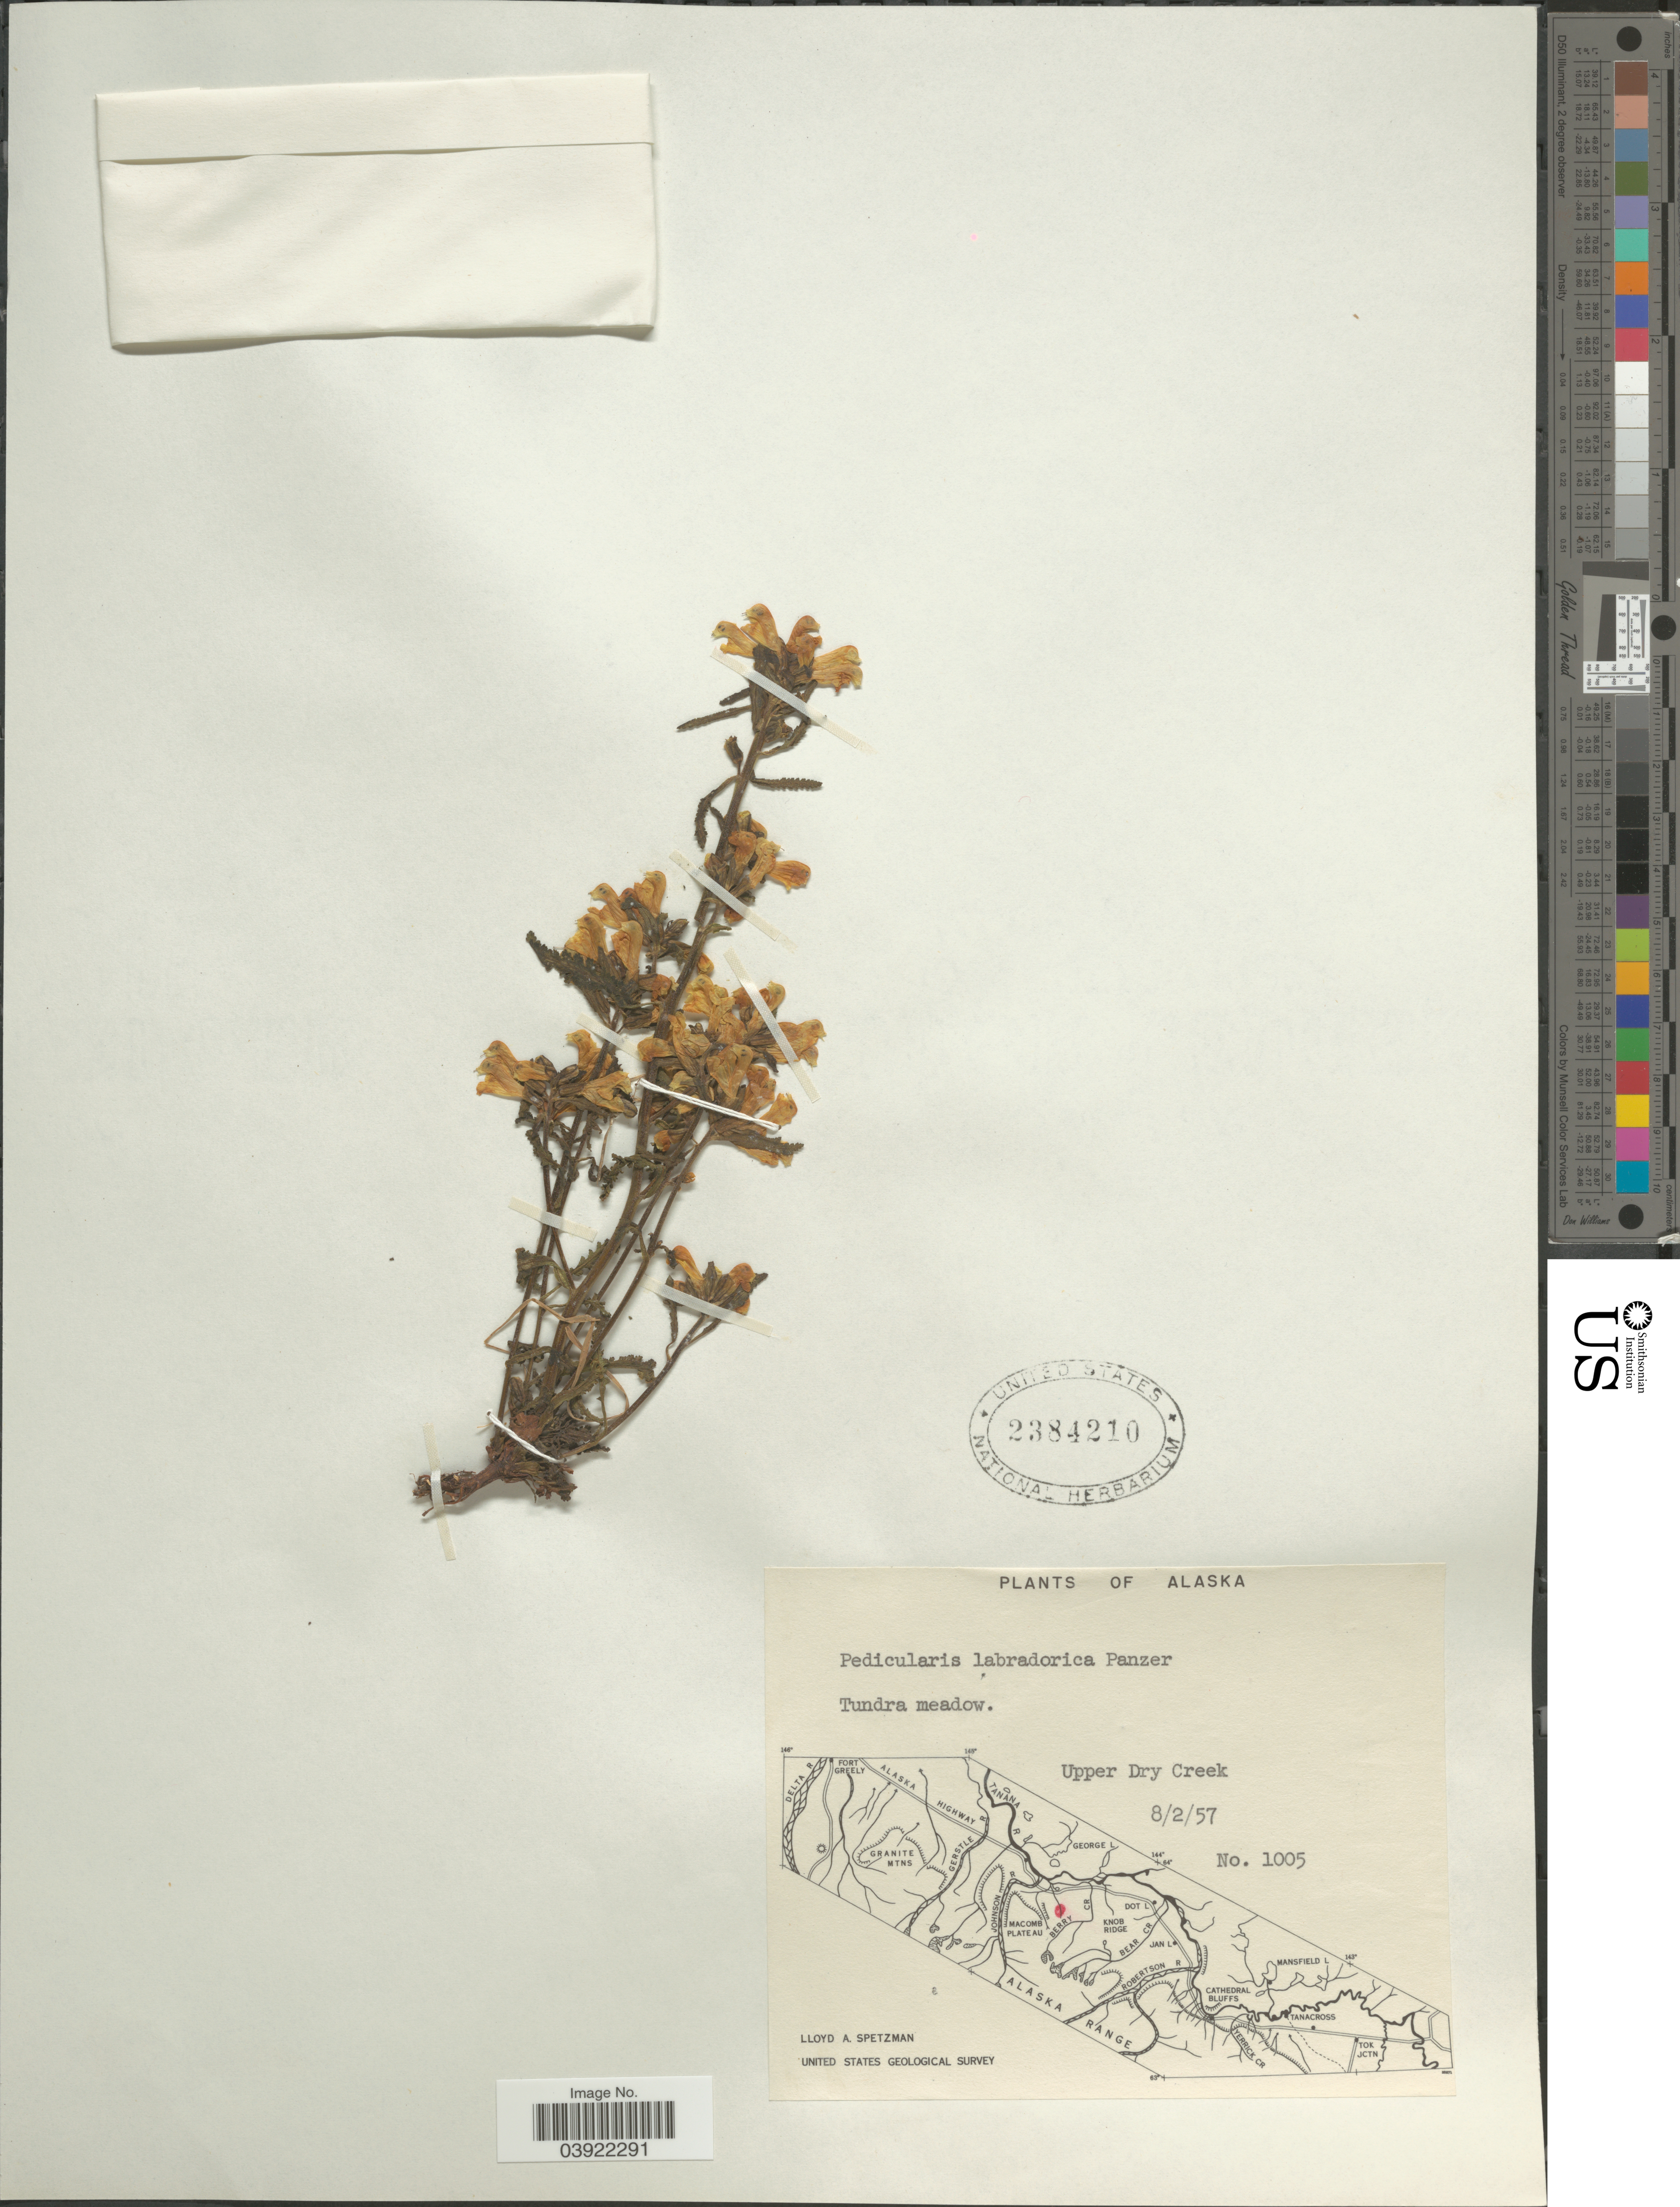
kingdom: Plantae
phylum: Tracheophyta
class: Magnoliopsida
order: Lamiales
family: Orobanchaceae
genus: Pedicularis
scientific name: Pedicularis labradorica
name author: Wirsing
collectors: L. Spetzman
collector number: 1005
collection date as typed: Transcribed d/m/y: 2/8/57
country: United States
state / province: Alaska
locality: Tundra meadow. Upper Dry Creek.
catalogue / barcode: US 2384210